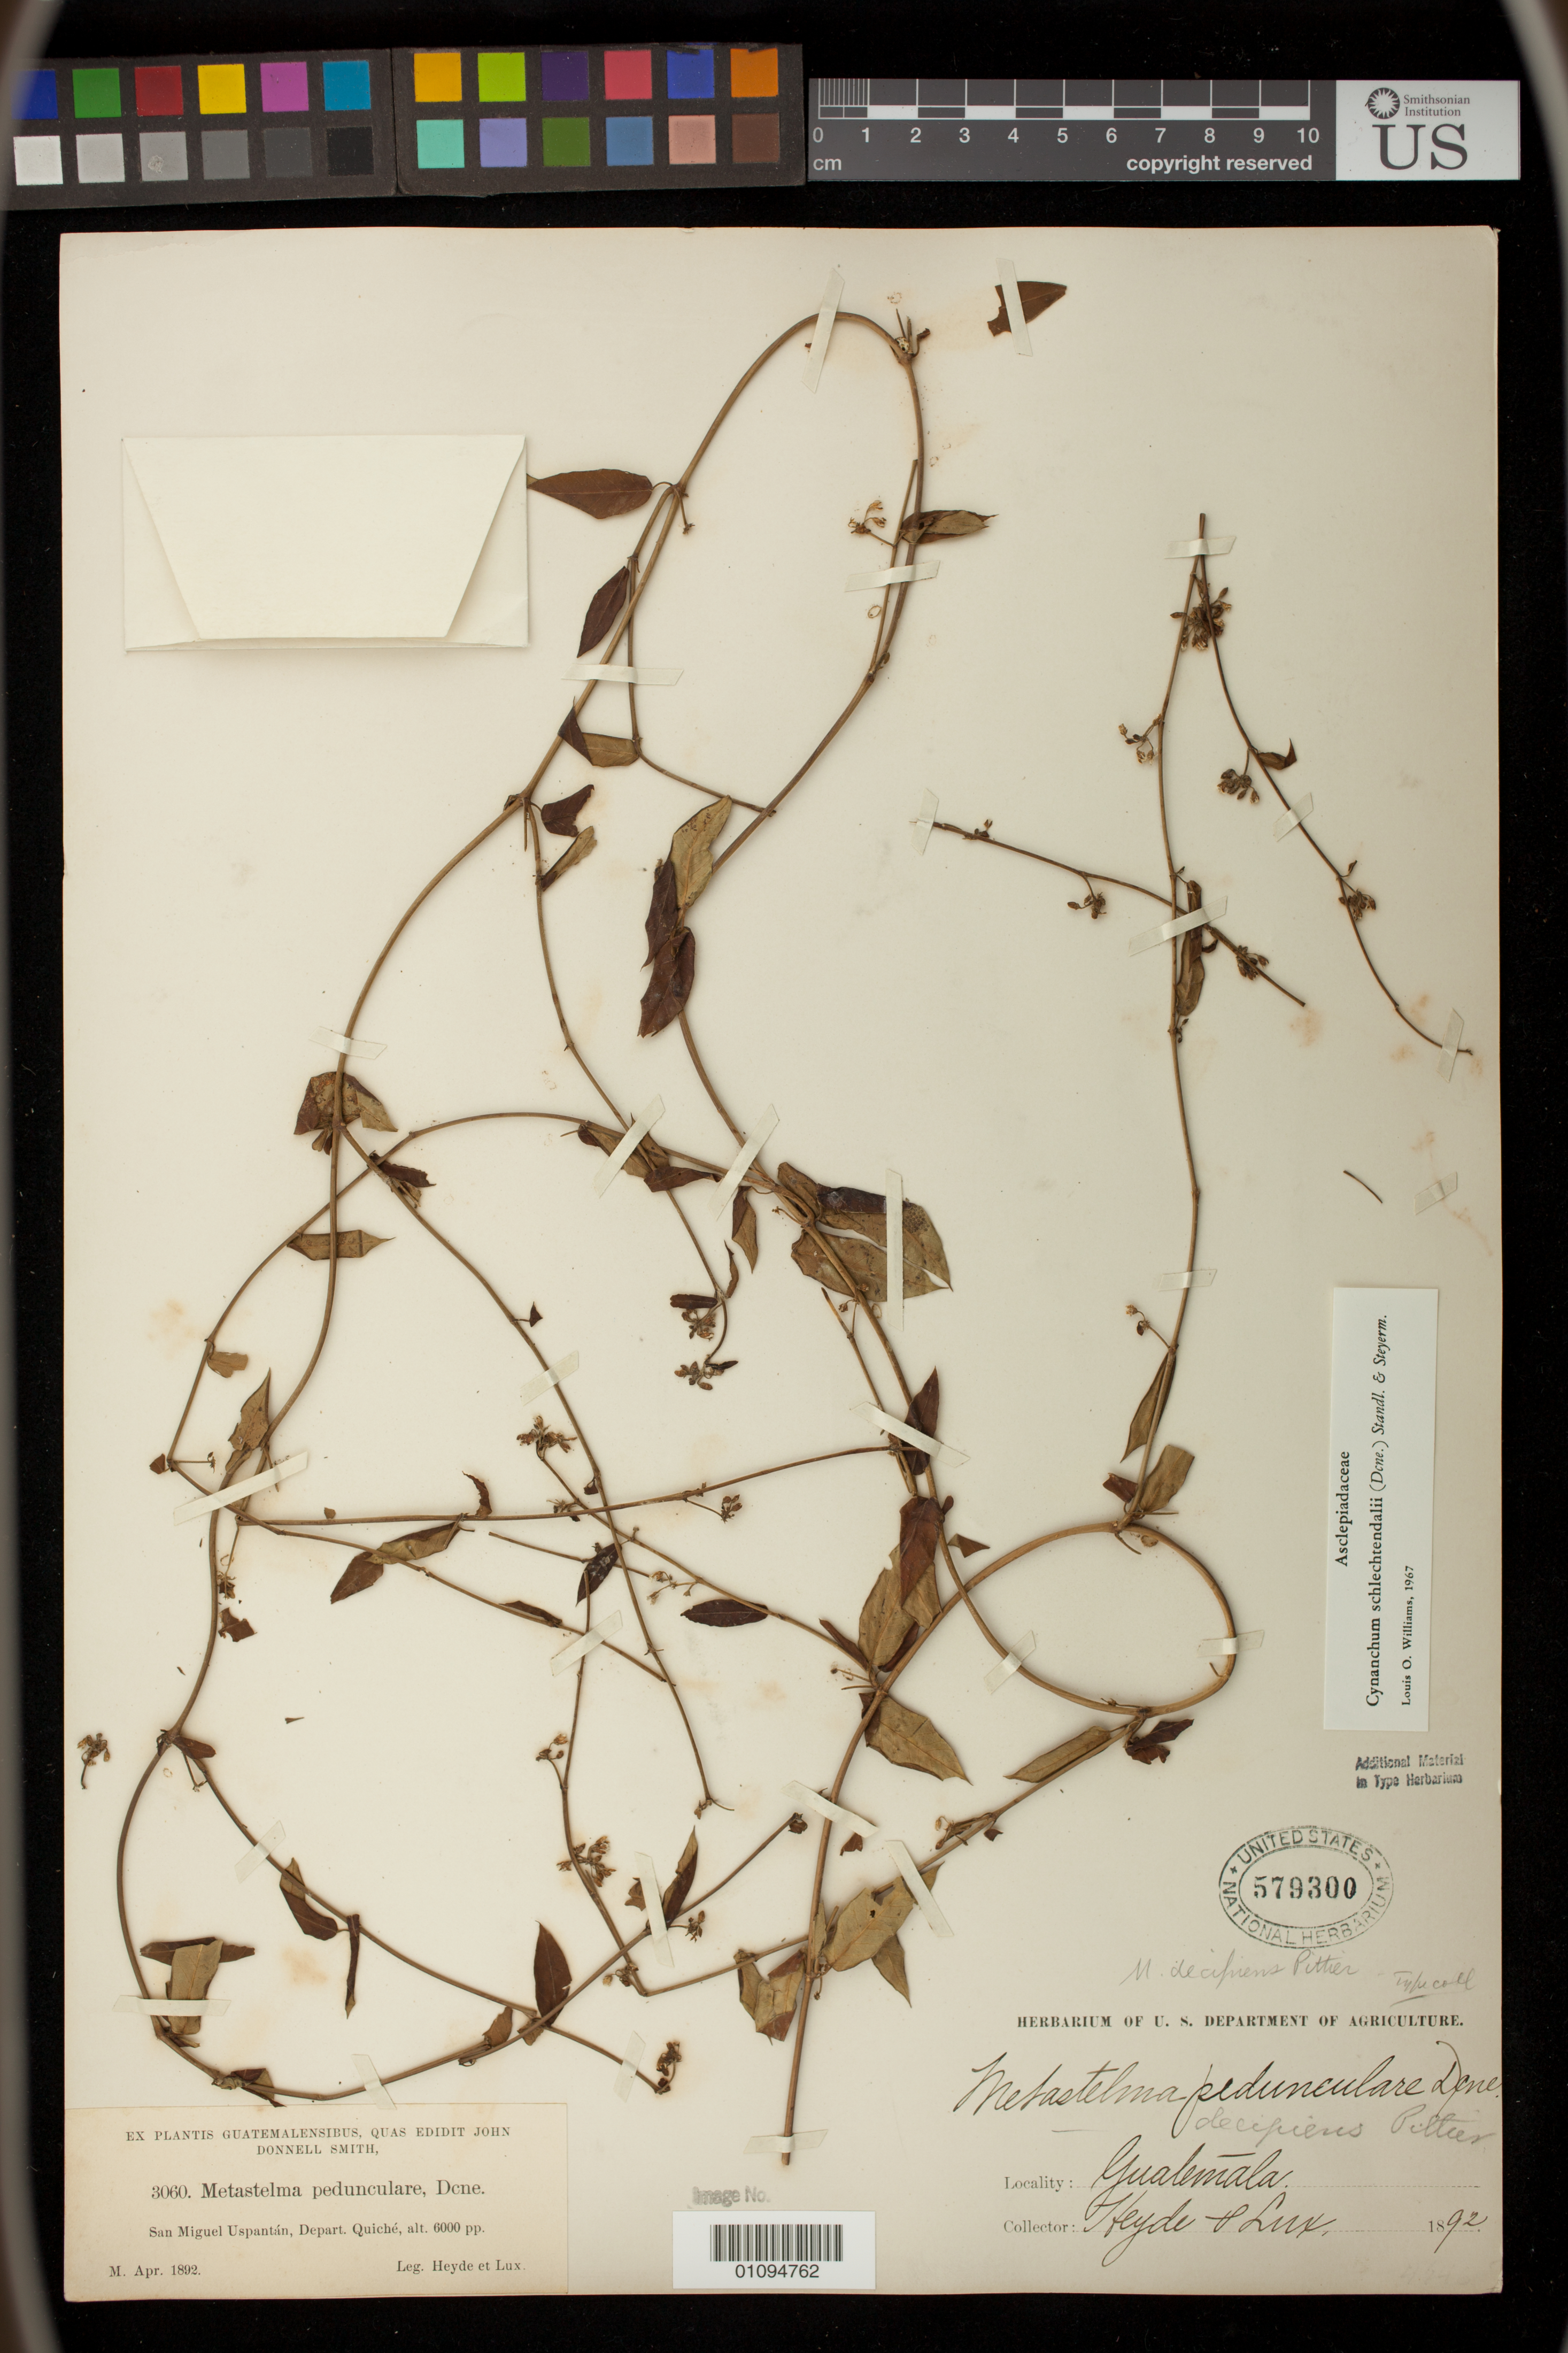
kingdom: Plantae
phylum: Tracheophyta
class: Magnoliopsida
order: Gentianales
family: Apocynaceae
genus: Metastelma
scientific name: Metastelma decipiens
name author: Pittier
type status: Isotype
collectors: E. T. Heyde & E. Lux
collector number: J.D.S. 3060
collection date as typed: Apr 1892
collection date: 1892-04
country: Guatemala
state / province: El Quiché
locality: San Miguel Uspantán.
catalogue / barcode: US 579300